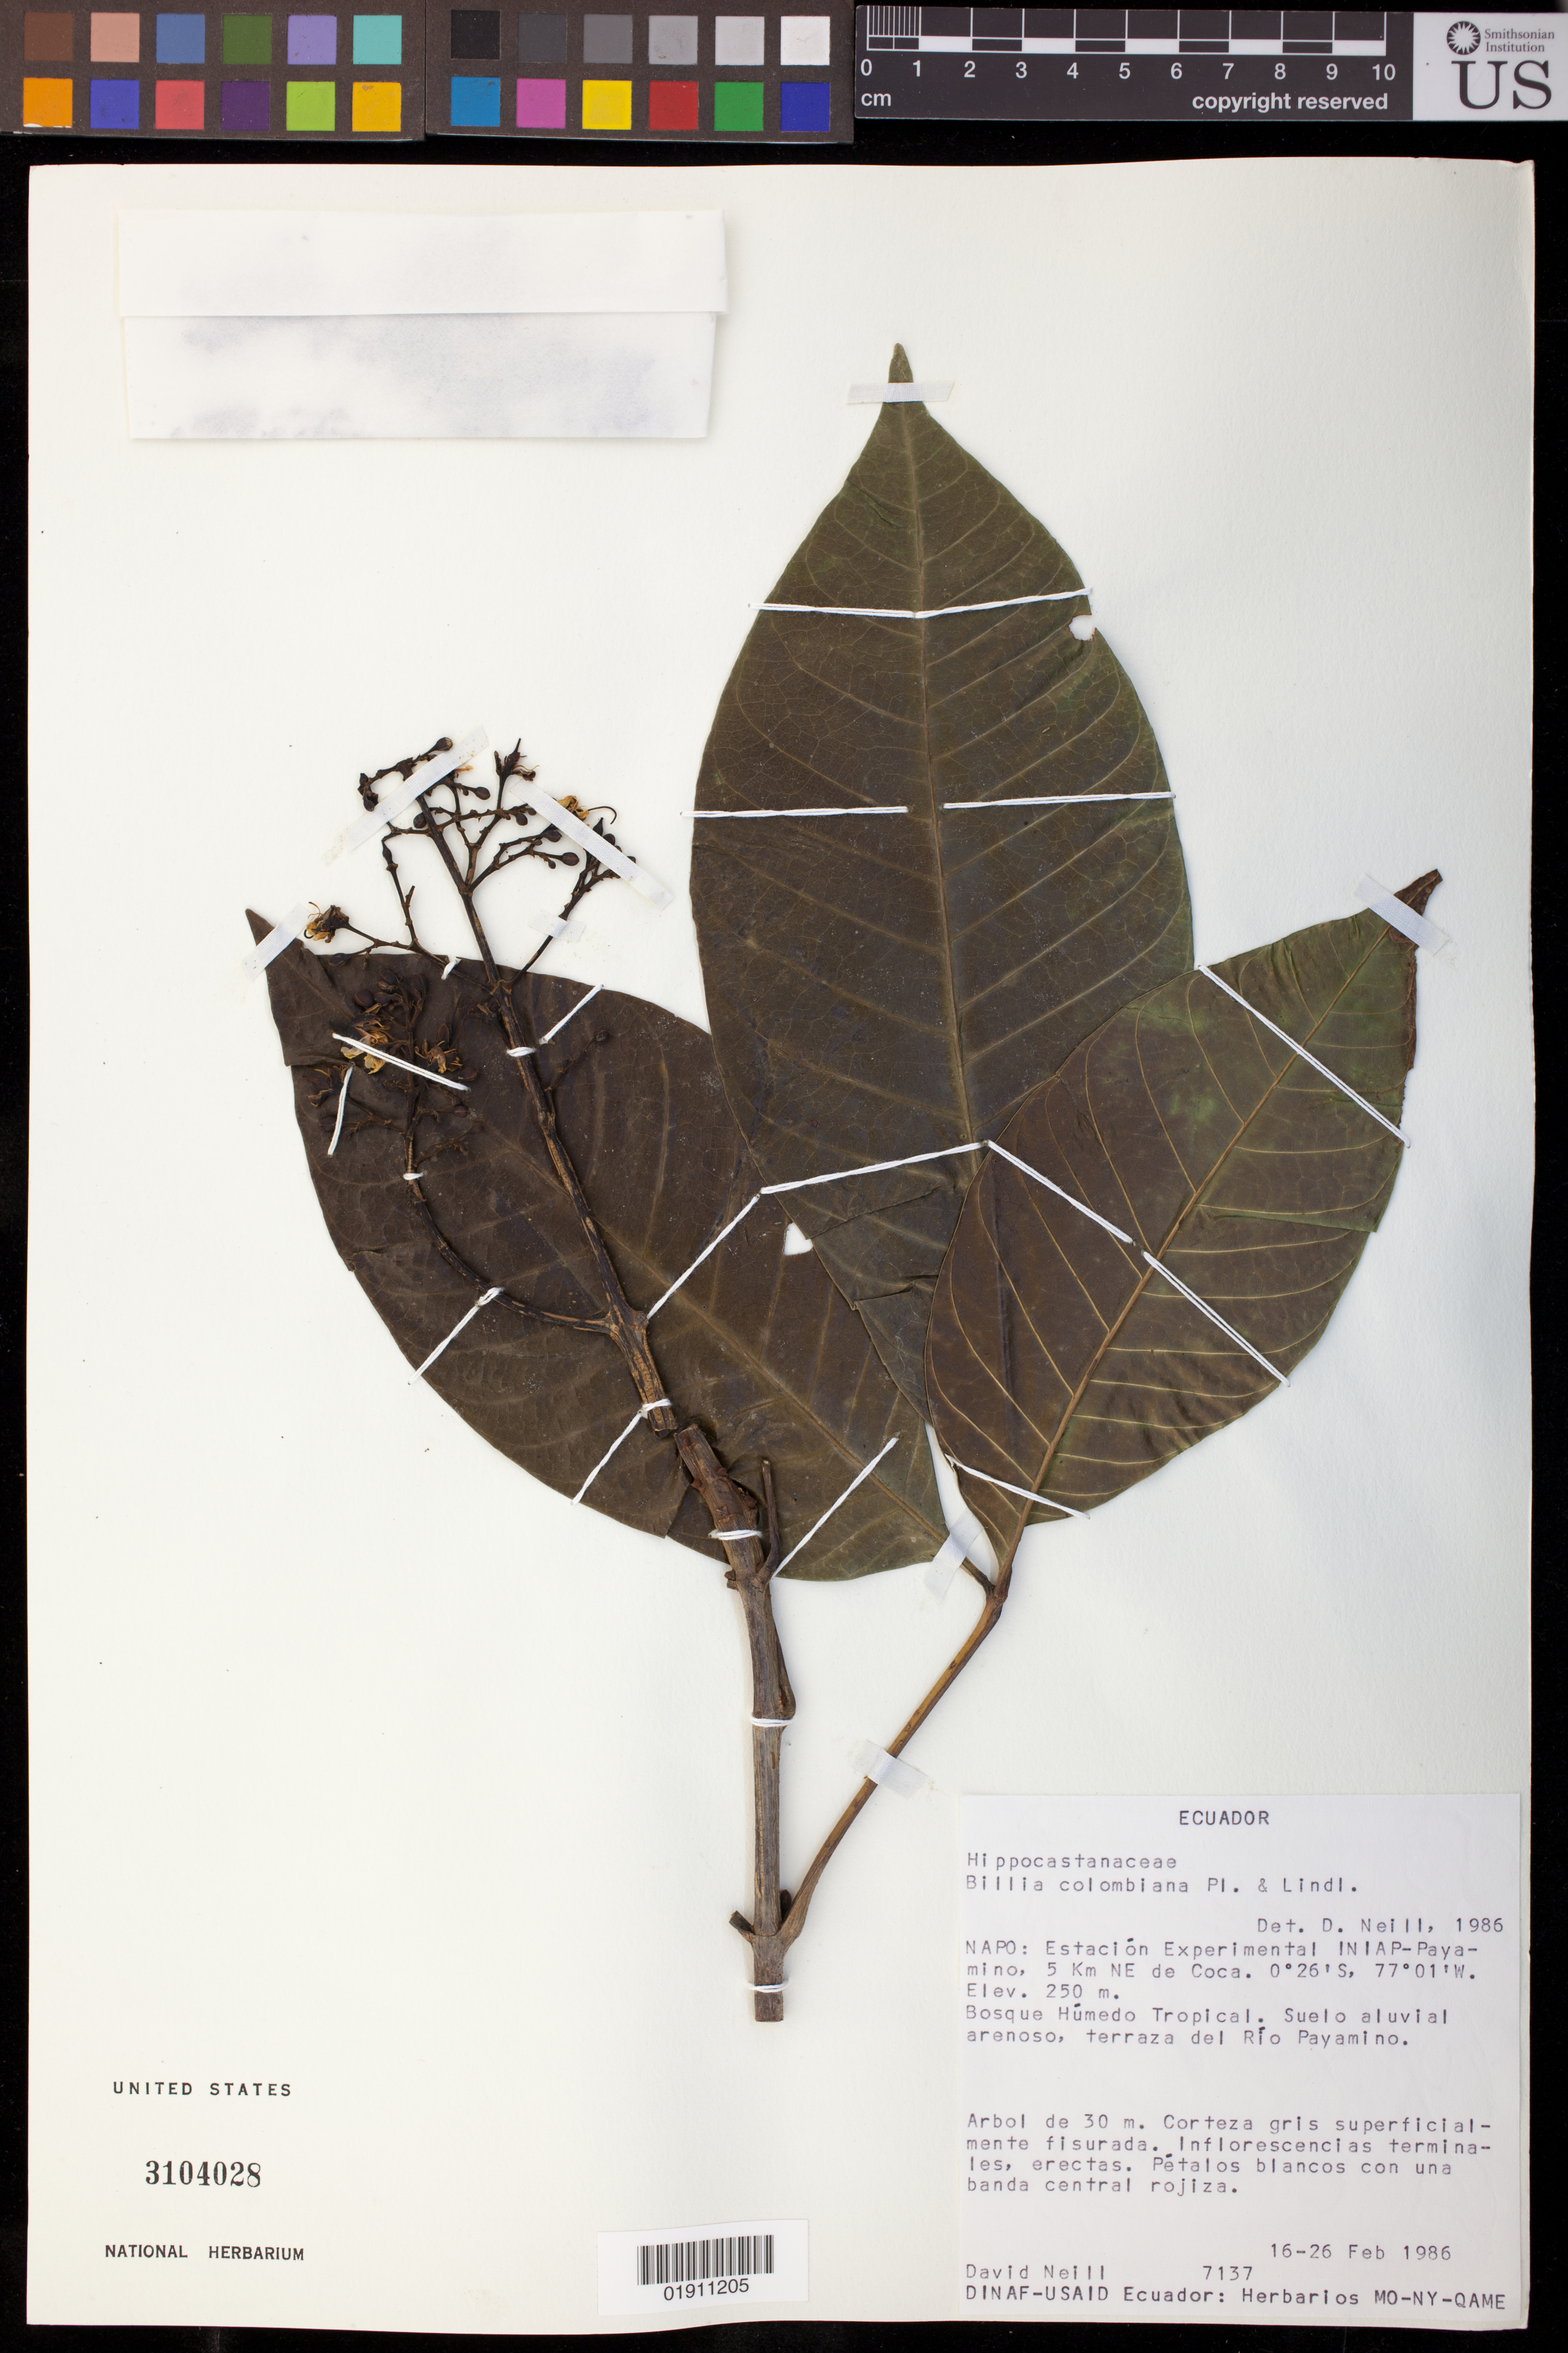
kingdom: Plantae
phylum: Tracheophyta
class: Magnoliopsida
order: Sapindales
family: Sapindaceae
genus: Billia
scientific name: Billia rosea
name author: (Planch. & Linden) C. Ulloa & P.M. Jørg.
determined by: Acevedo-Rodríguez, P., (BOT), Smithsonian Institution - National Museum of Natural History (UNITED STATES)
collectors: D. Neill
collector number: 7137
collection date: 1986-02-16/1986-02-26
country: Ecuador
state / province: Napo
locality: Estacion Experimental INIAP-Payamino, 5 Km NE de Coca.; Suelo aluvial arenoso, terraza del Rio Payamino.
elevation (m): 250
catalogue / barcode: US 3104028